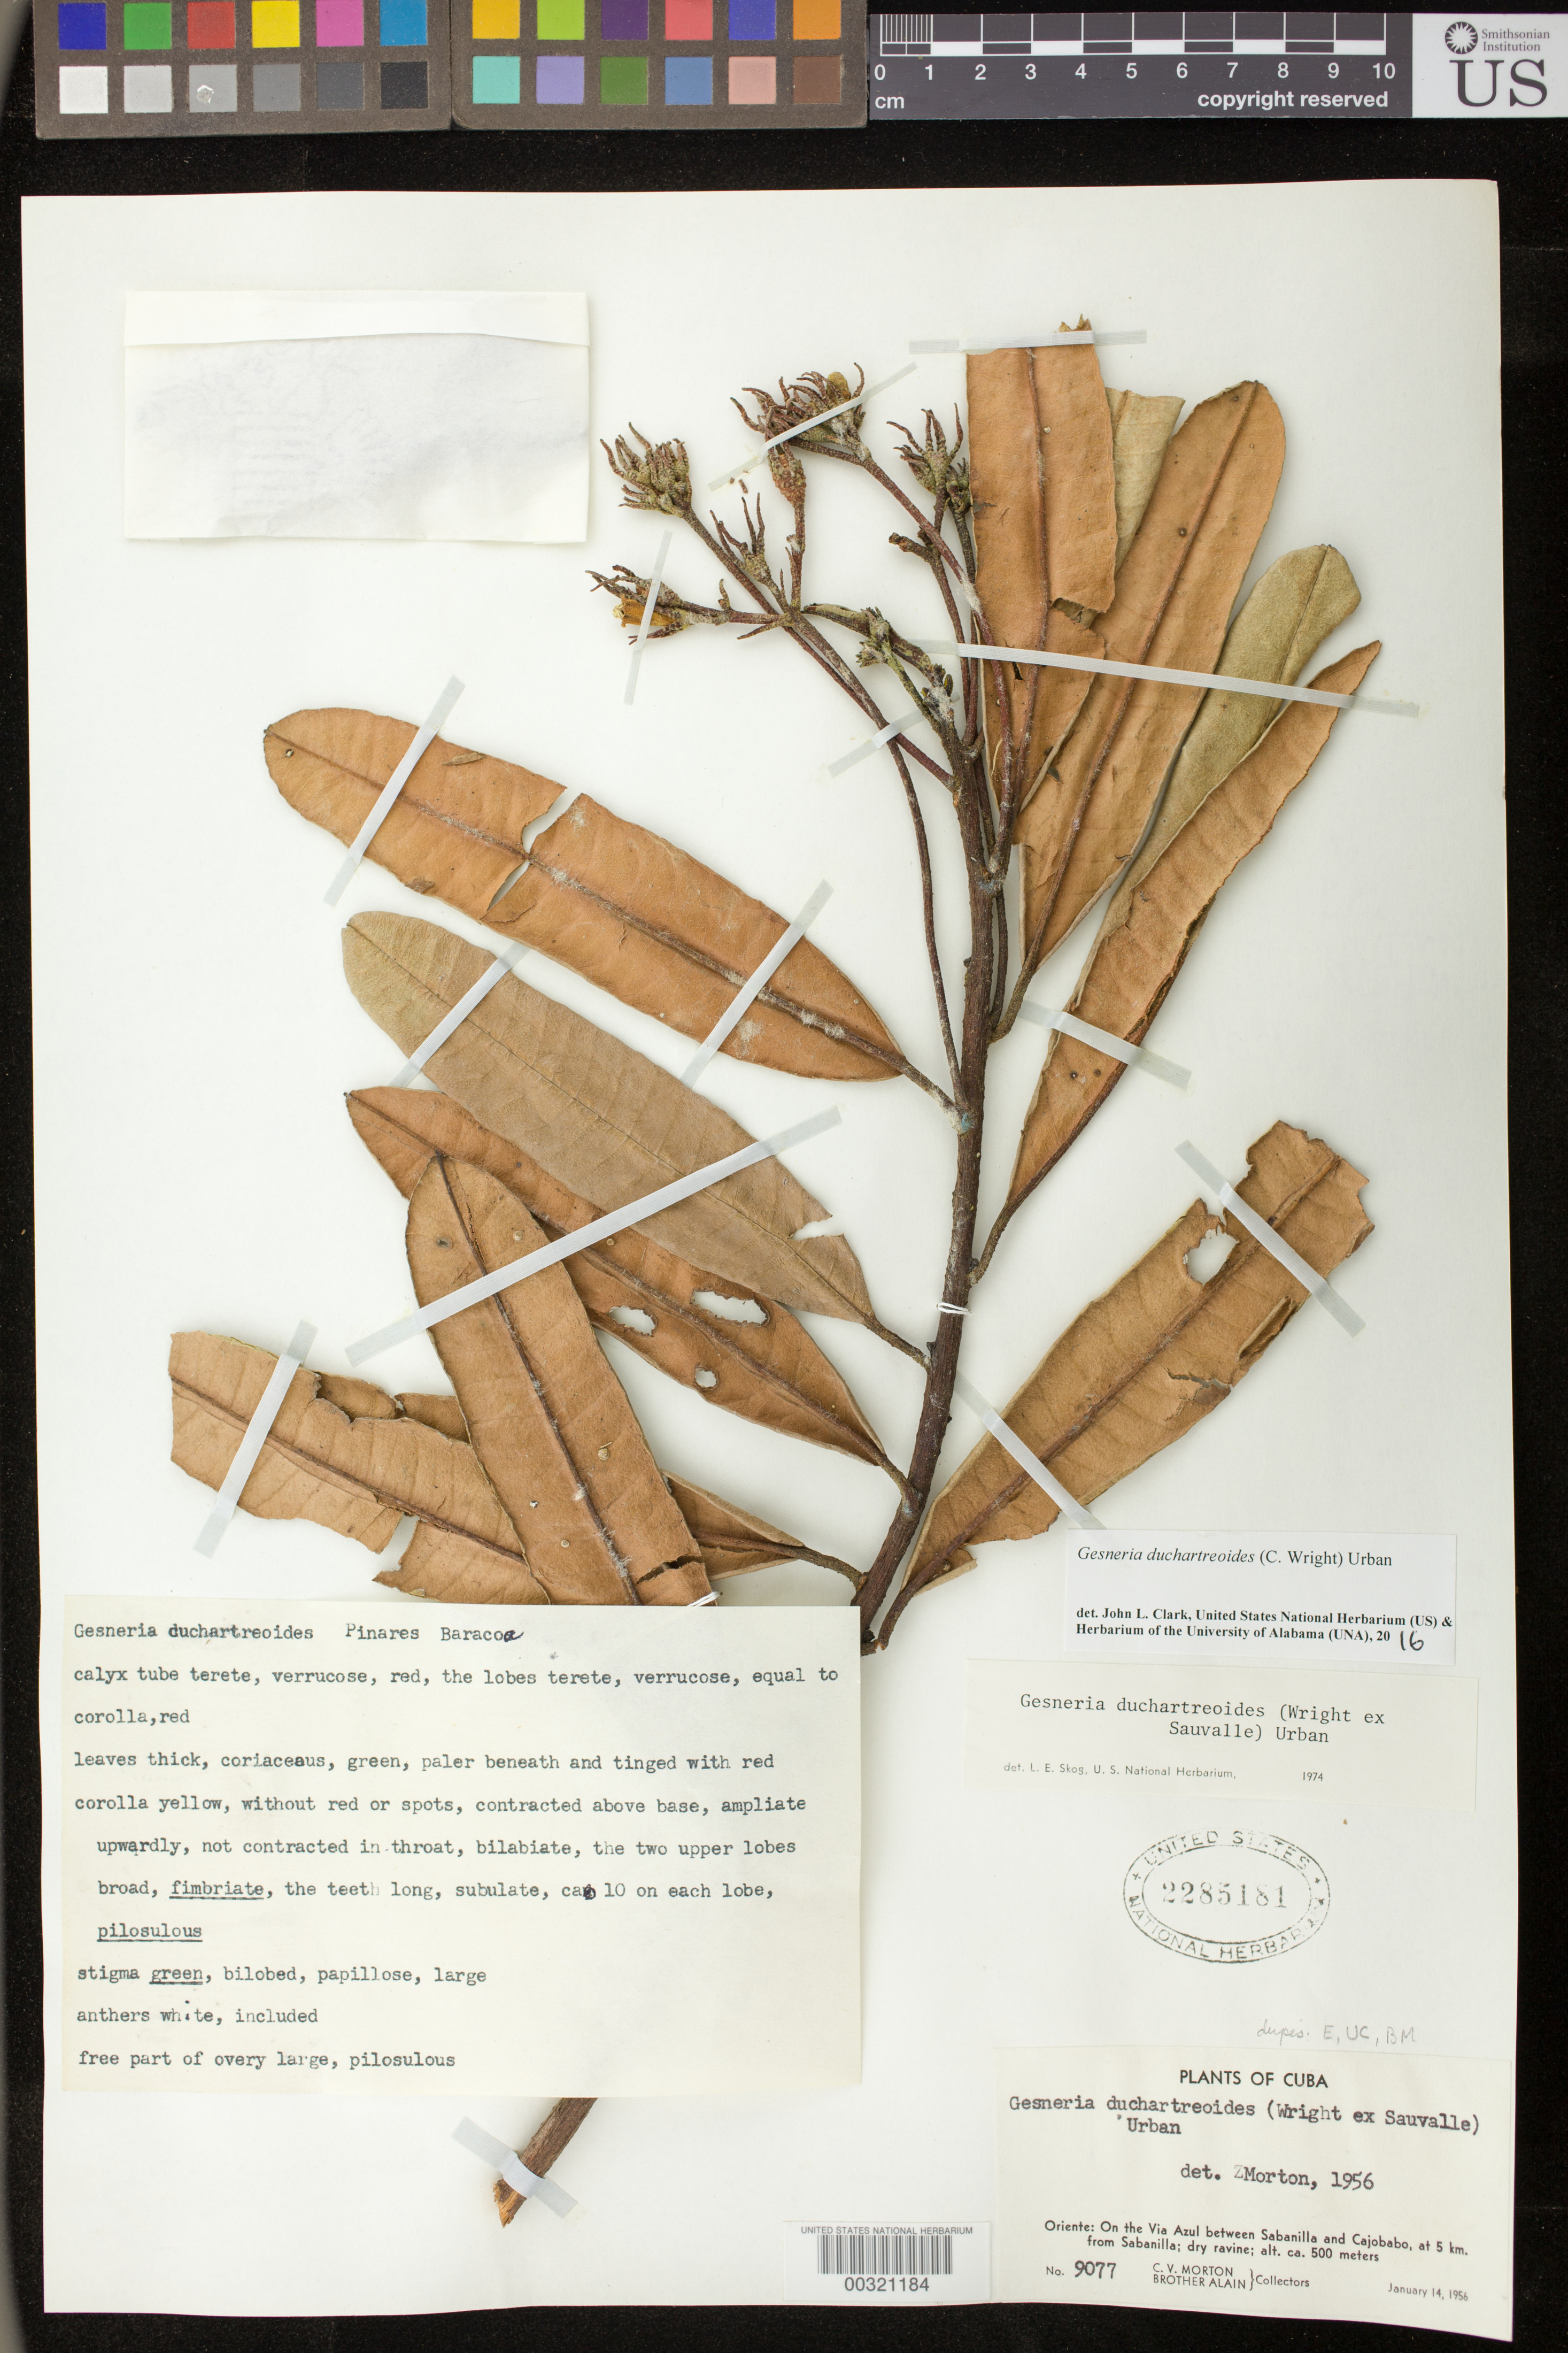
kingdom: Plantae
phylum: Tracheophyta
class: Magnoliopsida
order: Lamiales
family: Gesneriaceae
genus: Gesneria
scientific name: Gesneria duchartreoides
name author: (C. Wright) Urb.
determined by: Skog, Laurence E.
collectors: C. V. Morton & A. H. Liogier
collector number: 9077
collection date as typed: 14 Jan 1956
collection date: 1956-01-14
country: Cuba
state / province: Oriente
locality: On the Via Azul between Sabanilla and Cajobabo, at 5 km from Sabanilla; Pinares, Baracoa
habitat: Dry ravine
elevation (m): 500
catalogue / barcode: US 2285181